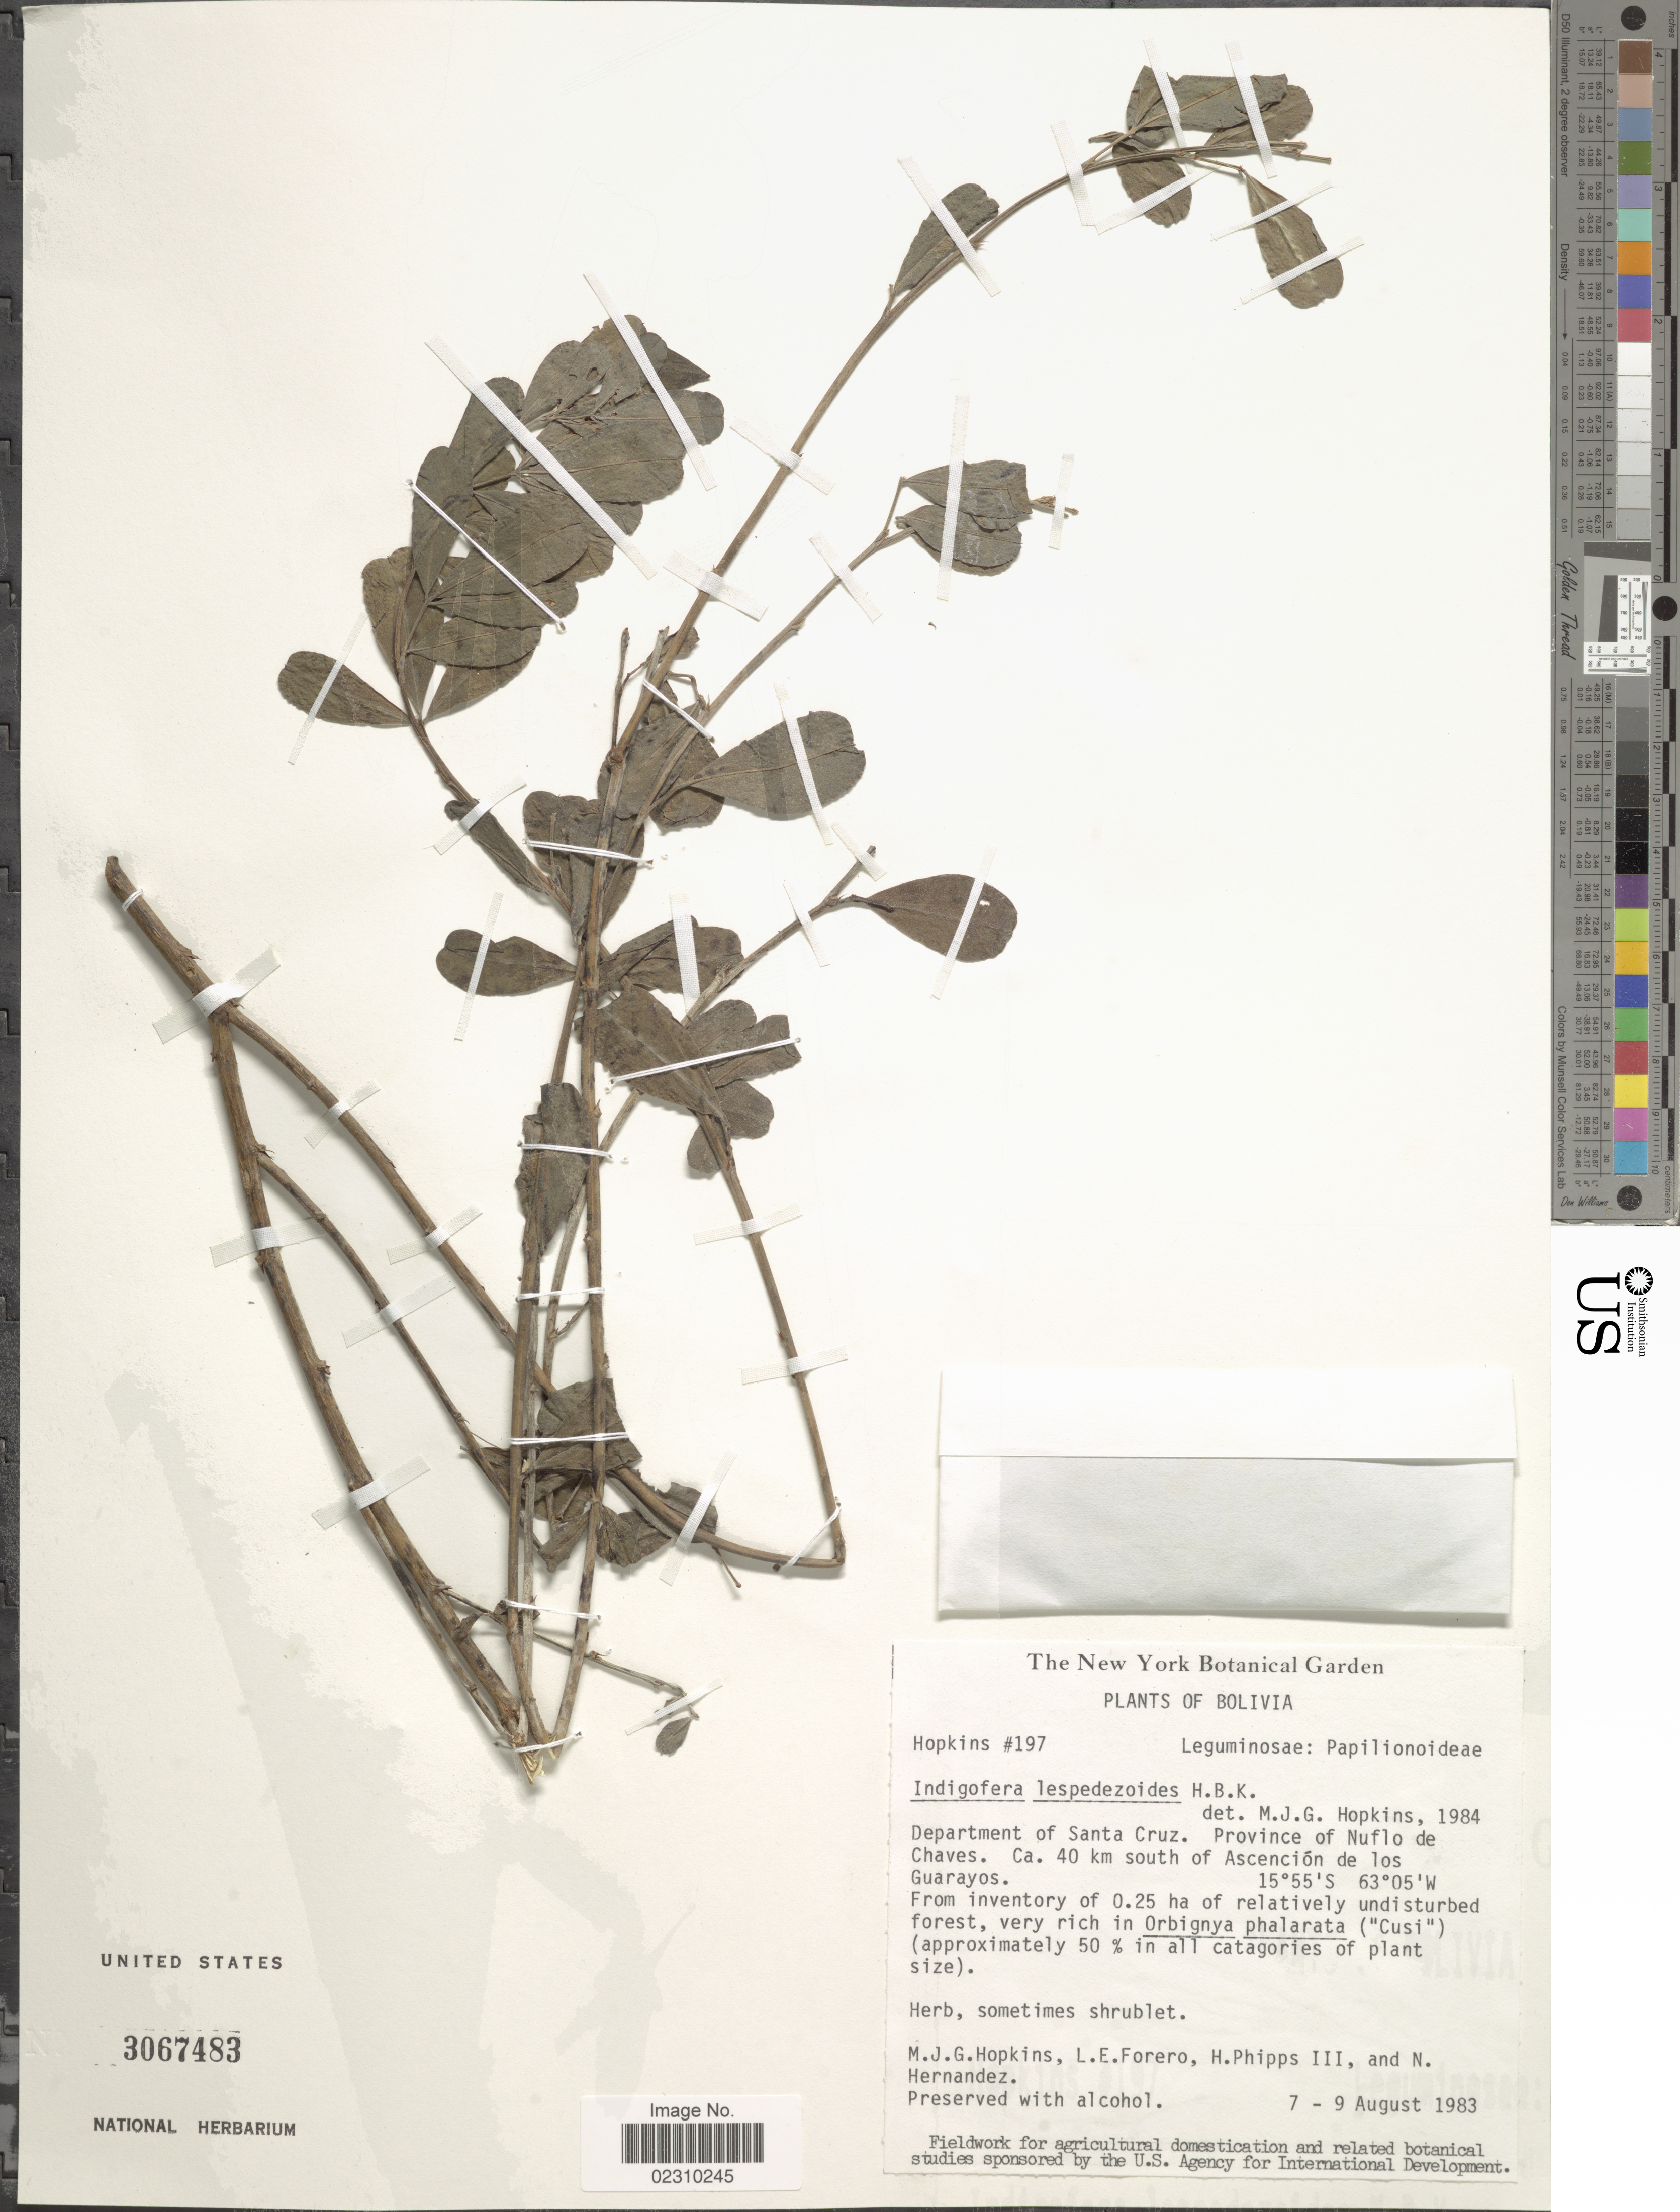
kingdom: Plantae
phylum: Tracheophyta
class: Magnoliopsida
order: Fabales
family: Fabaceae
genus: Indigofera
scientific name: Indigofera lespedezioides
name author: Kunth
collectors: M. J. G. Hopkins, L. Forero, H. Phipps & N. Hernandez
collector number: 197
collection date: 1983-08-07/1983-08-09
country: Bolivia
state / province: Santa Cruz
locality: Bolivia, Department of Santa Cruz. Province of Nuflo de Chaves, Ca. 40 km south of Ascencion de los Guarayos.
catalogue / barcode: US 3067483